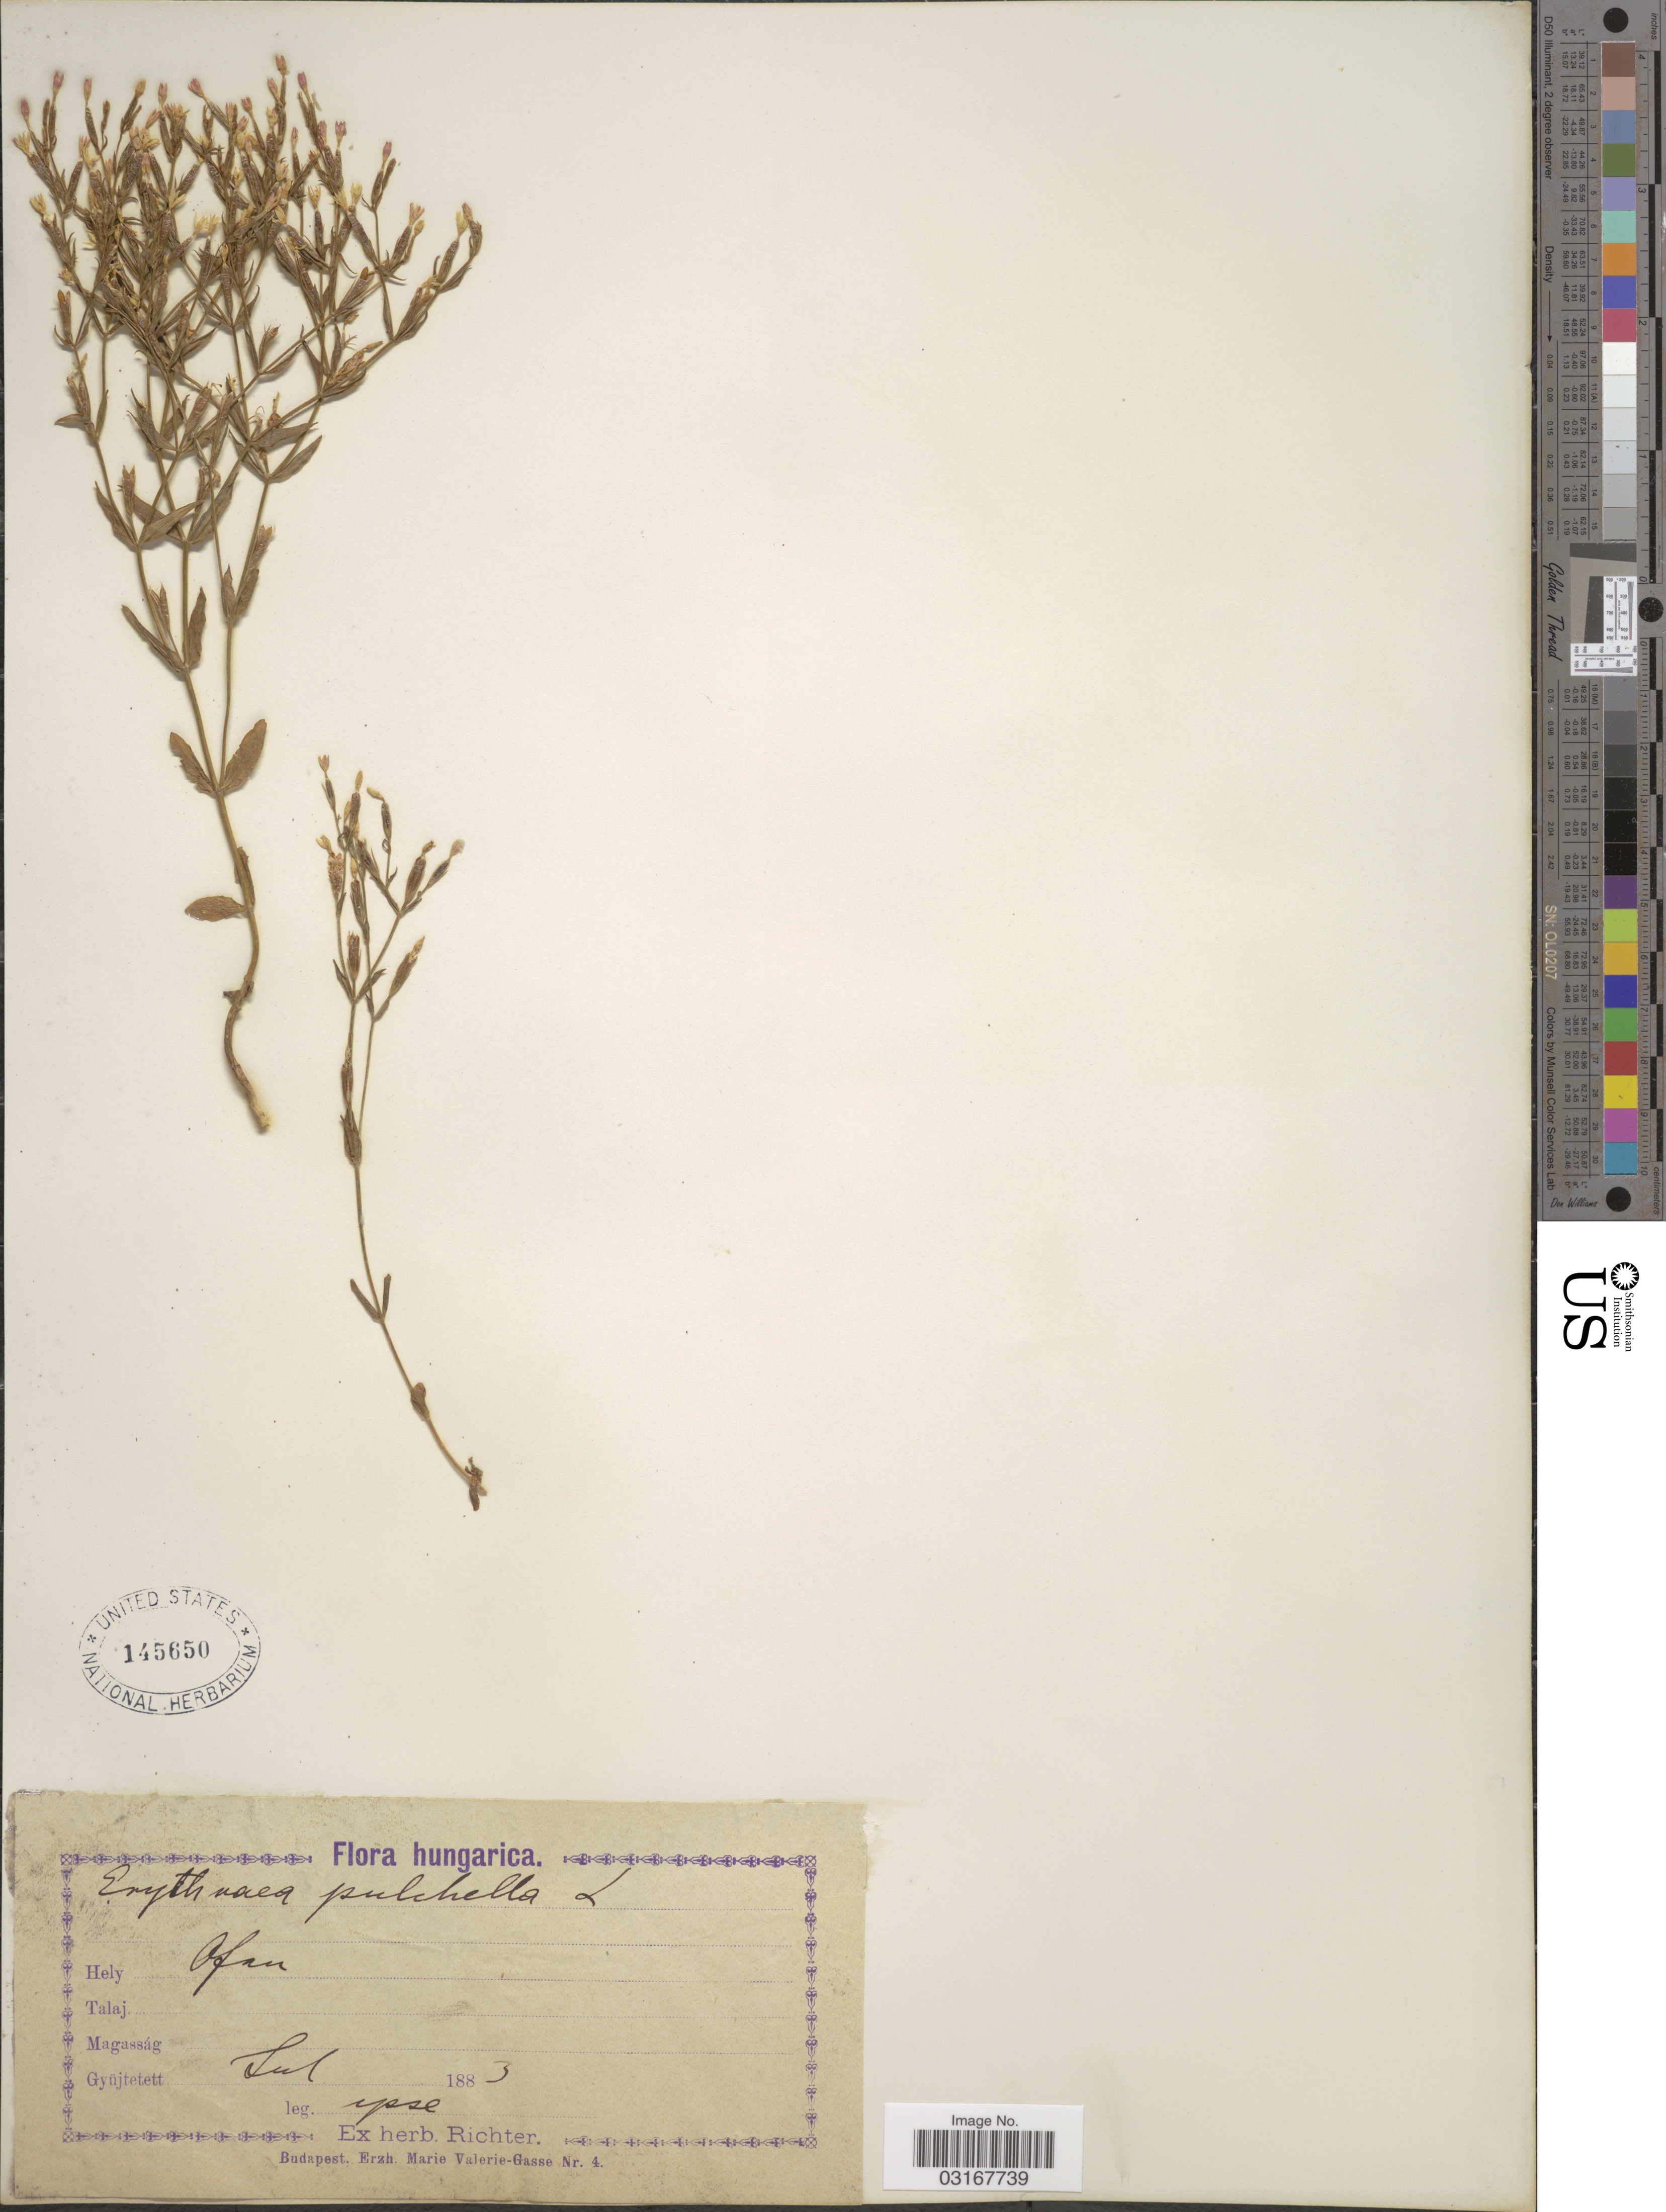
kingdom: Plantae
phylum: Tracheophyta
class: Magnoliopsida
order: Gentianales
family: Gentianaceae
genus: Centaurium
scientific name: Centaurium pulchellum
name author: (Sw.) Druce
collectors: -- Richter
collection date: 1883-07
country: Hungary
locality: Ofen.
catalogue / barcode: US 145650